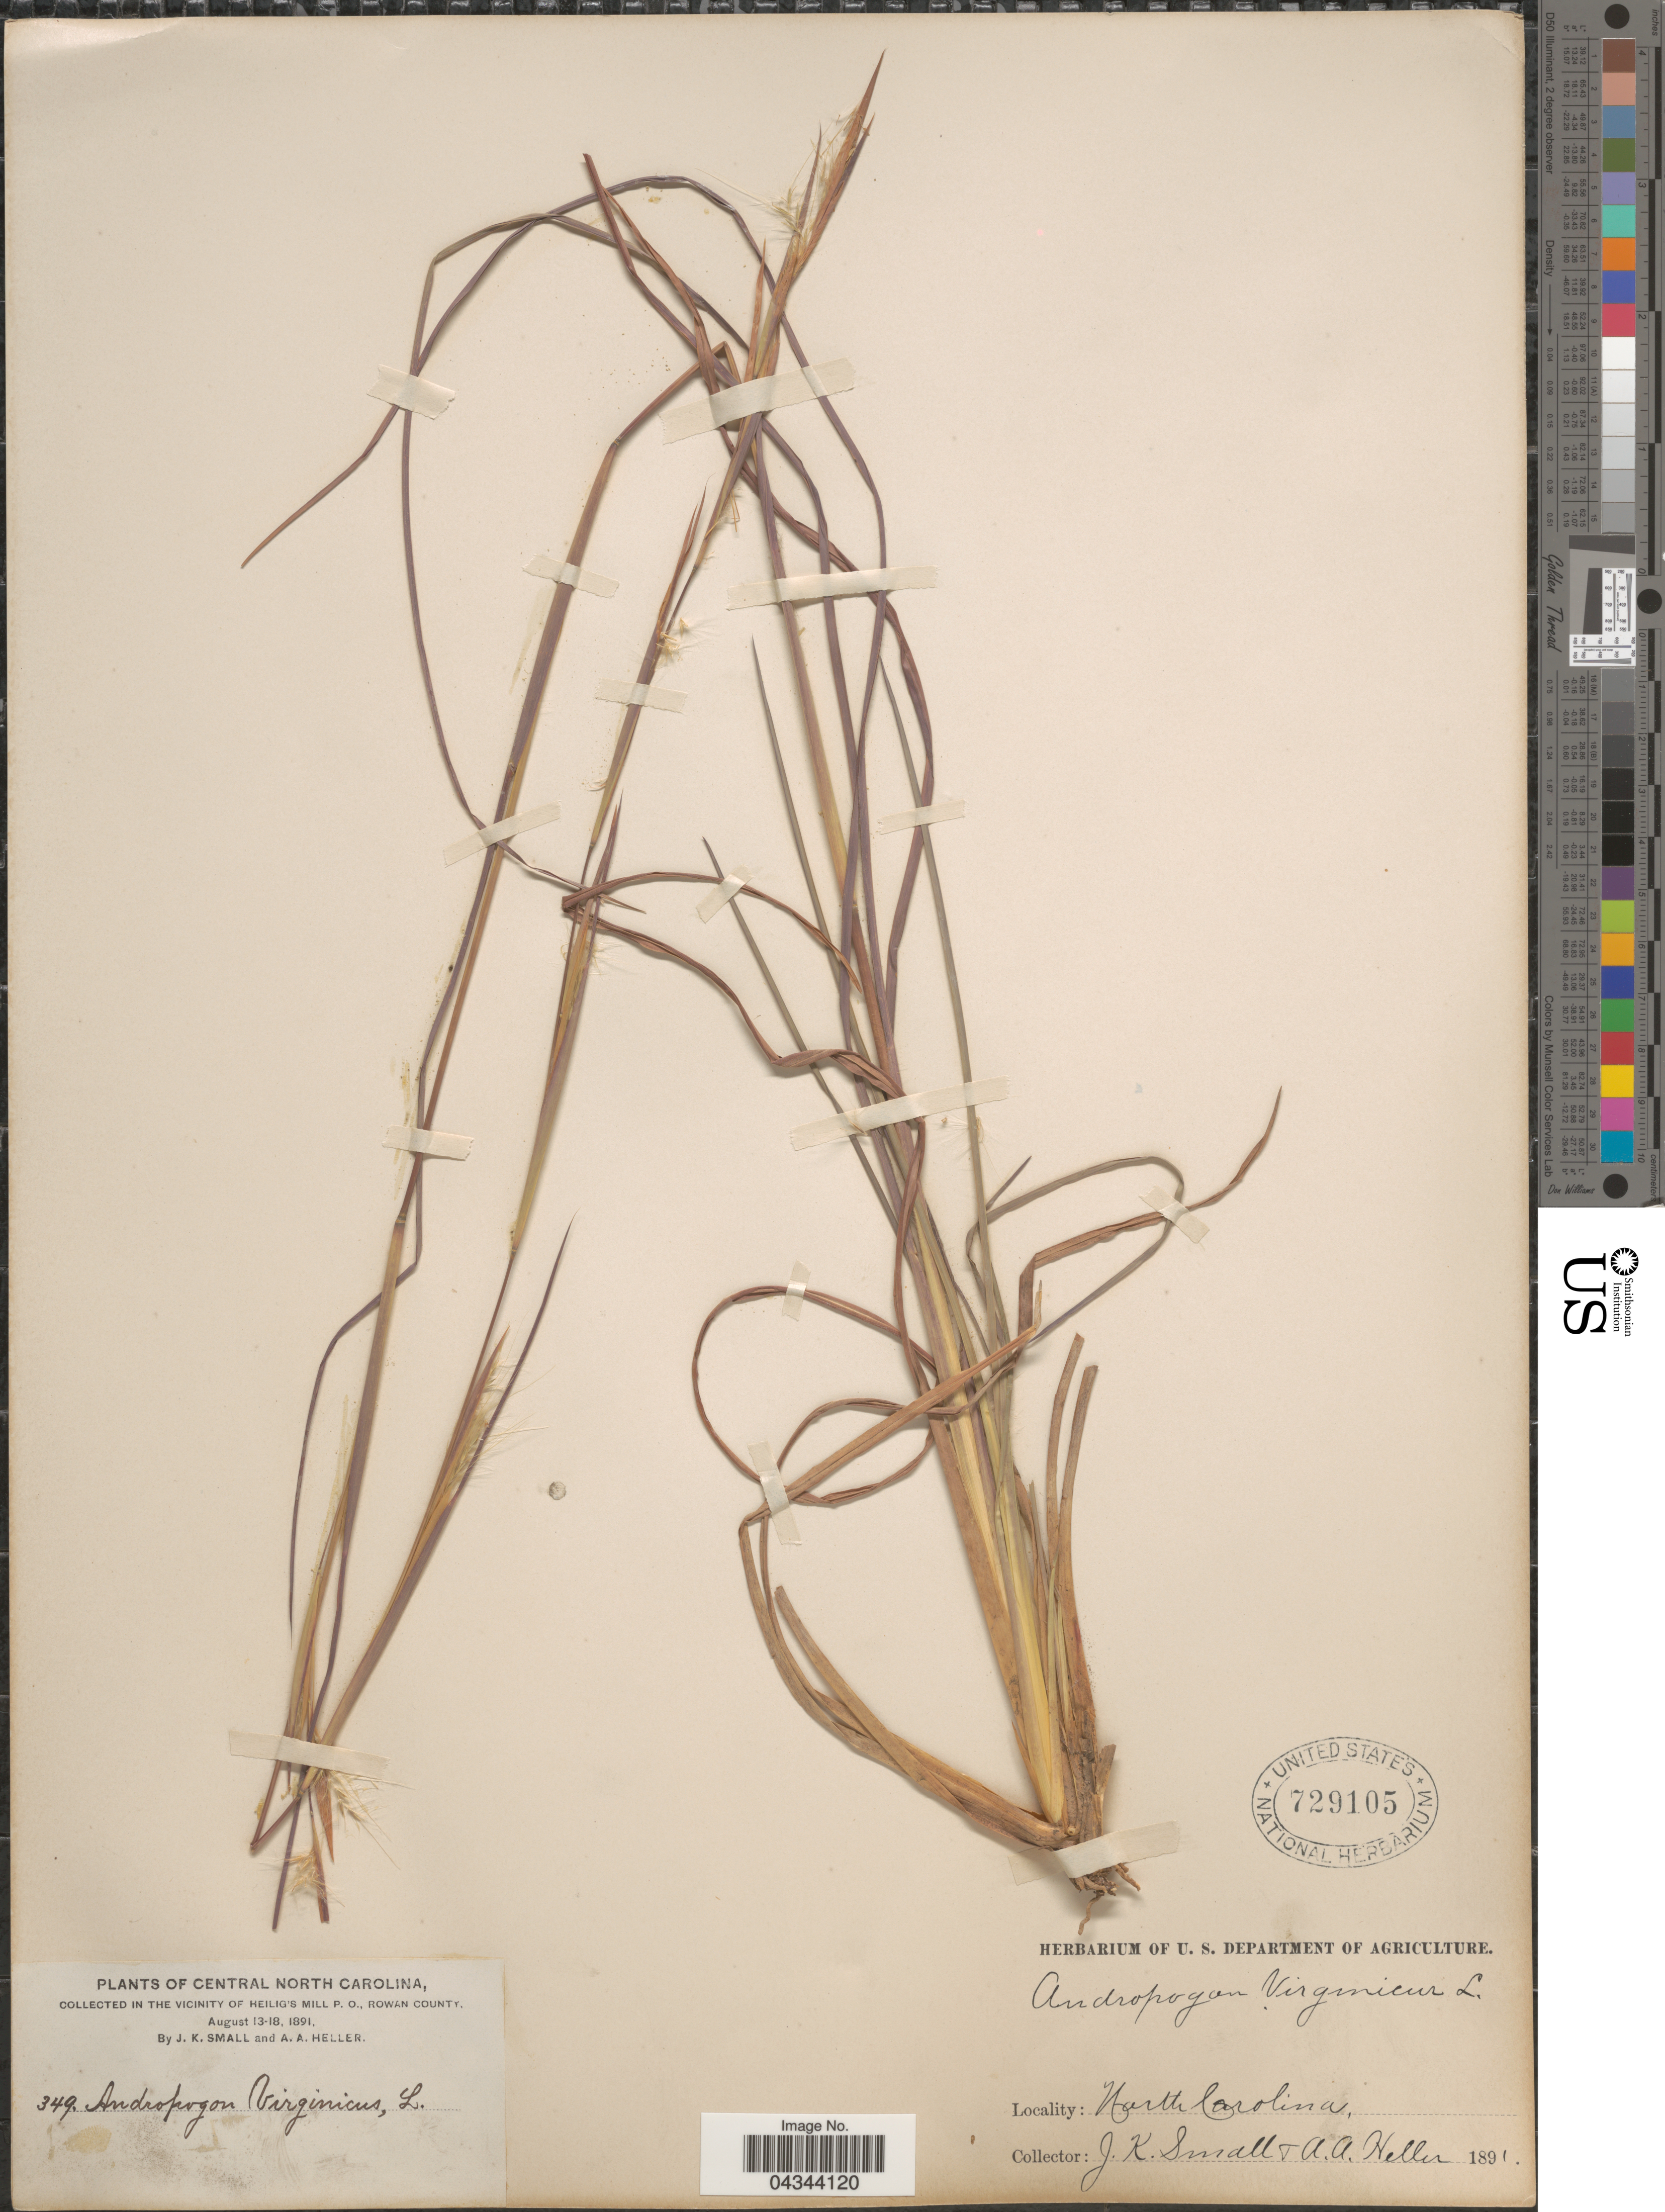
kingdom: Plantae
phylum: Tracheophyta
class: Liliopsida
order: Poales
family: Poaceae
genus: Andropogon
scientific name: Andropogon virginicus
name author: L.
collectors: J. K. Small & A. A. Heller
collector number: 349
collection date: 1891-08-13/1891-08-18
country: United States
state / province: North Carolina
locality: Central North Carolina. In the vicinity of Heilig's Mill P. O., Rowan County.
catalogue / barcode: US 729105